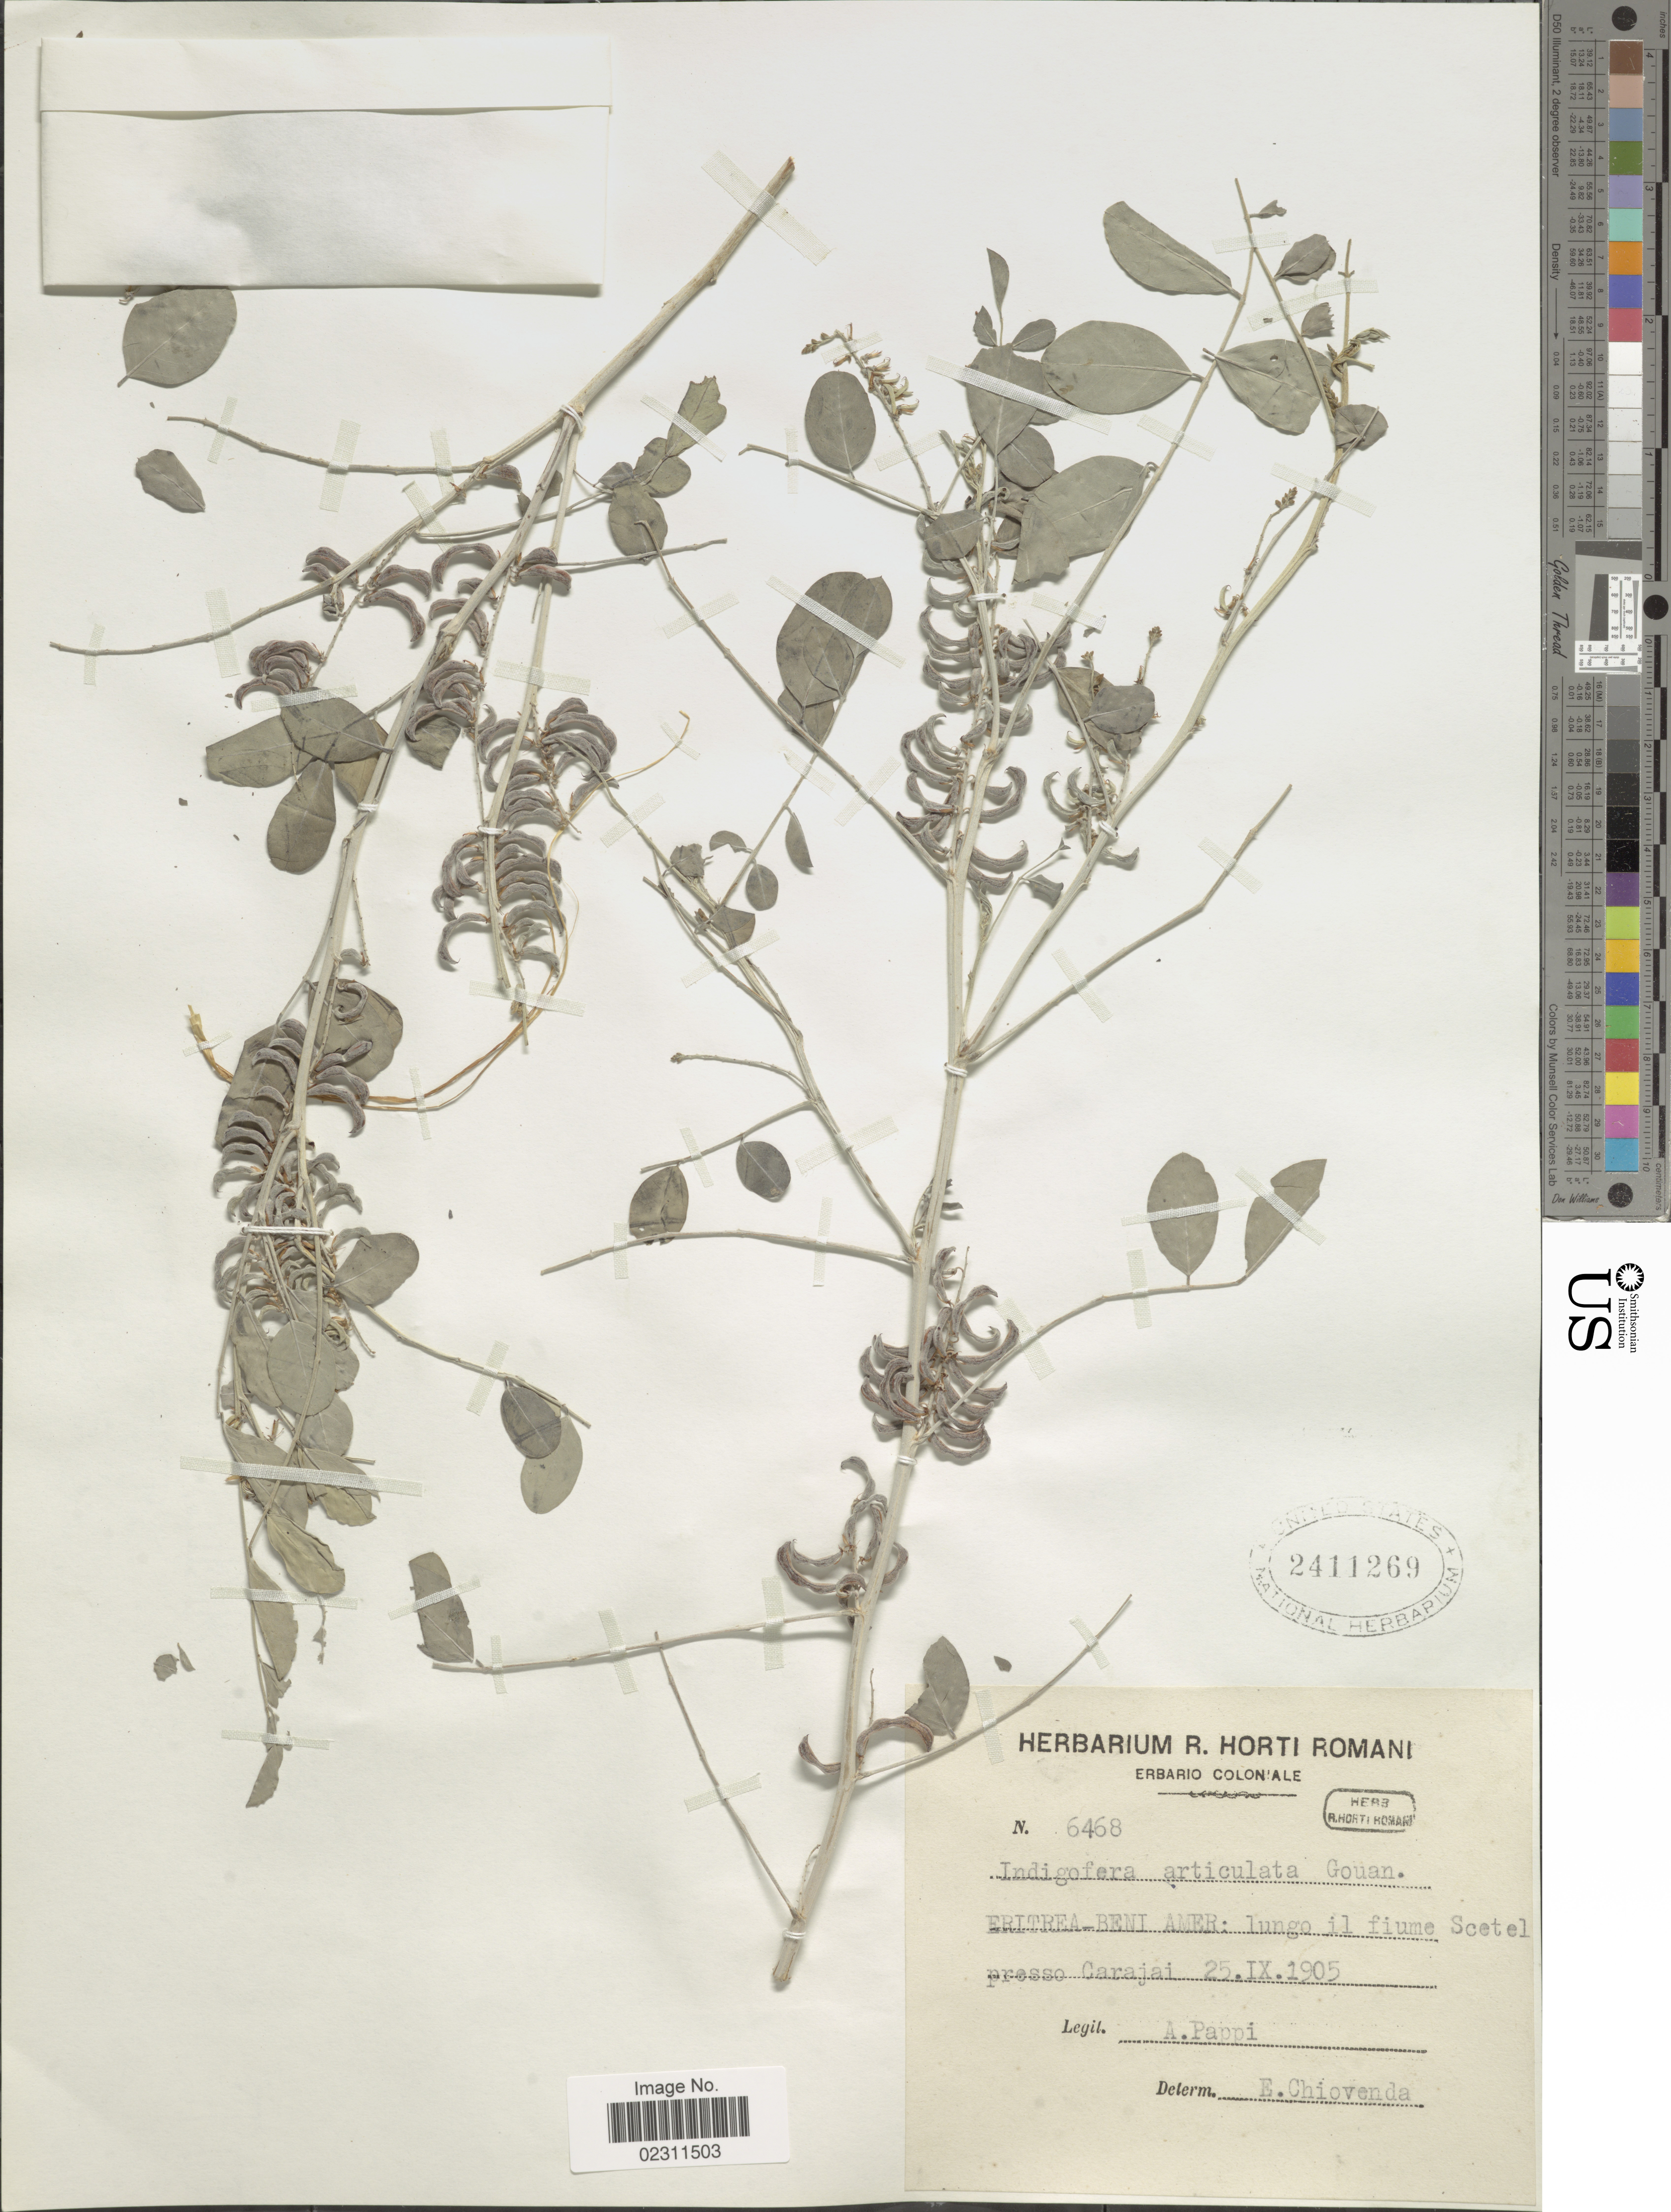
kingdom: Plantae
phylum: Tracheophyta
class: Magnoliopsida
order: Fabales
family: Fabaceae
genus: Indigofera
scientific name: Indigofera articulata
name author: Gouan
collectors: A. Pappi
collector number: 6468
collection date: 1905-09-25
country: Eritrea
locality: Beni-Amer: lungo il fiume Scetel presso Carajai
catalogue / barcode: US 2411269